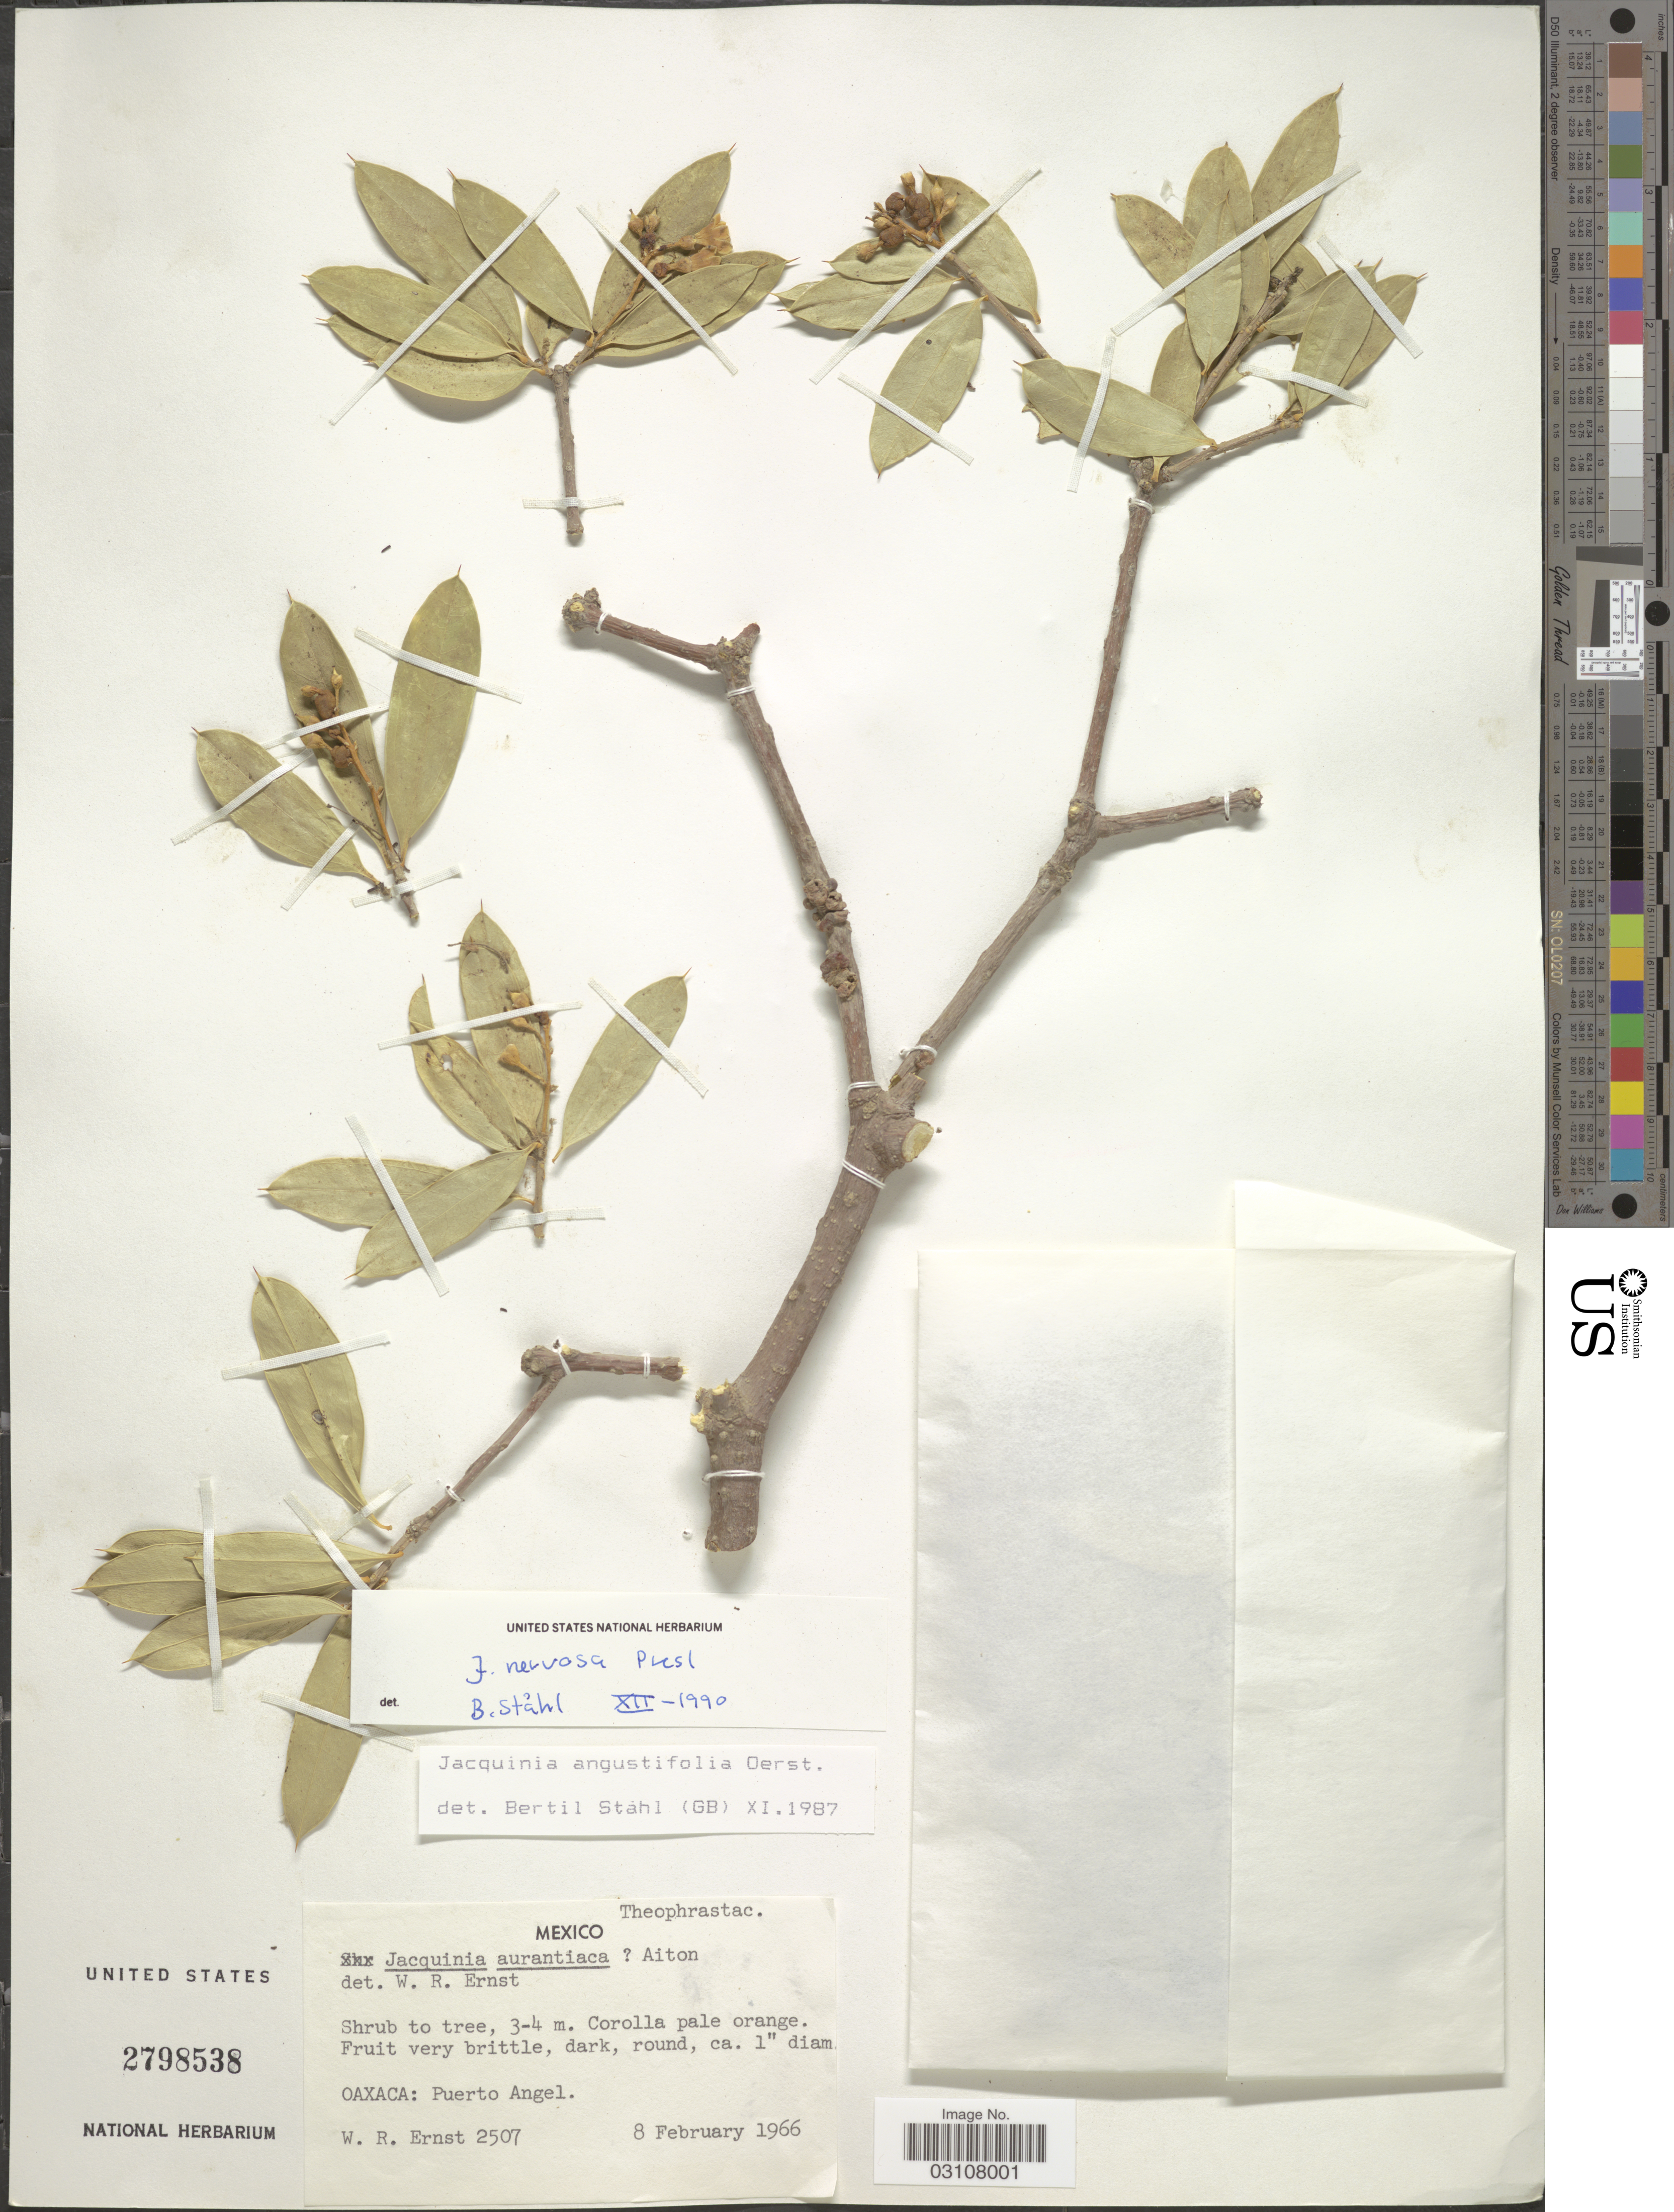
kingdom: Plantae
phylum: Tracheophyta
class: Magnoliopsida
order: Ericales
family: Primulaceae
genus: Jacquinia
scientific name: Jacquinia nervosa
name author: C. Presl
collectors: W. R. Ernst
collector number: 2507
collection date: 1966-02-08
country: Mexico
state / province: Oaxaca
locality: Puerto Angel.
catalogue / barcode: US 2798538